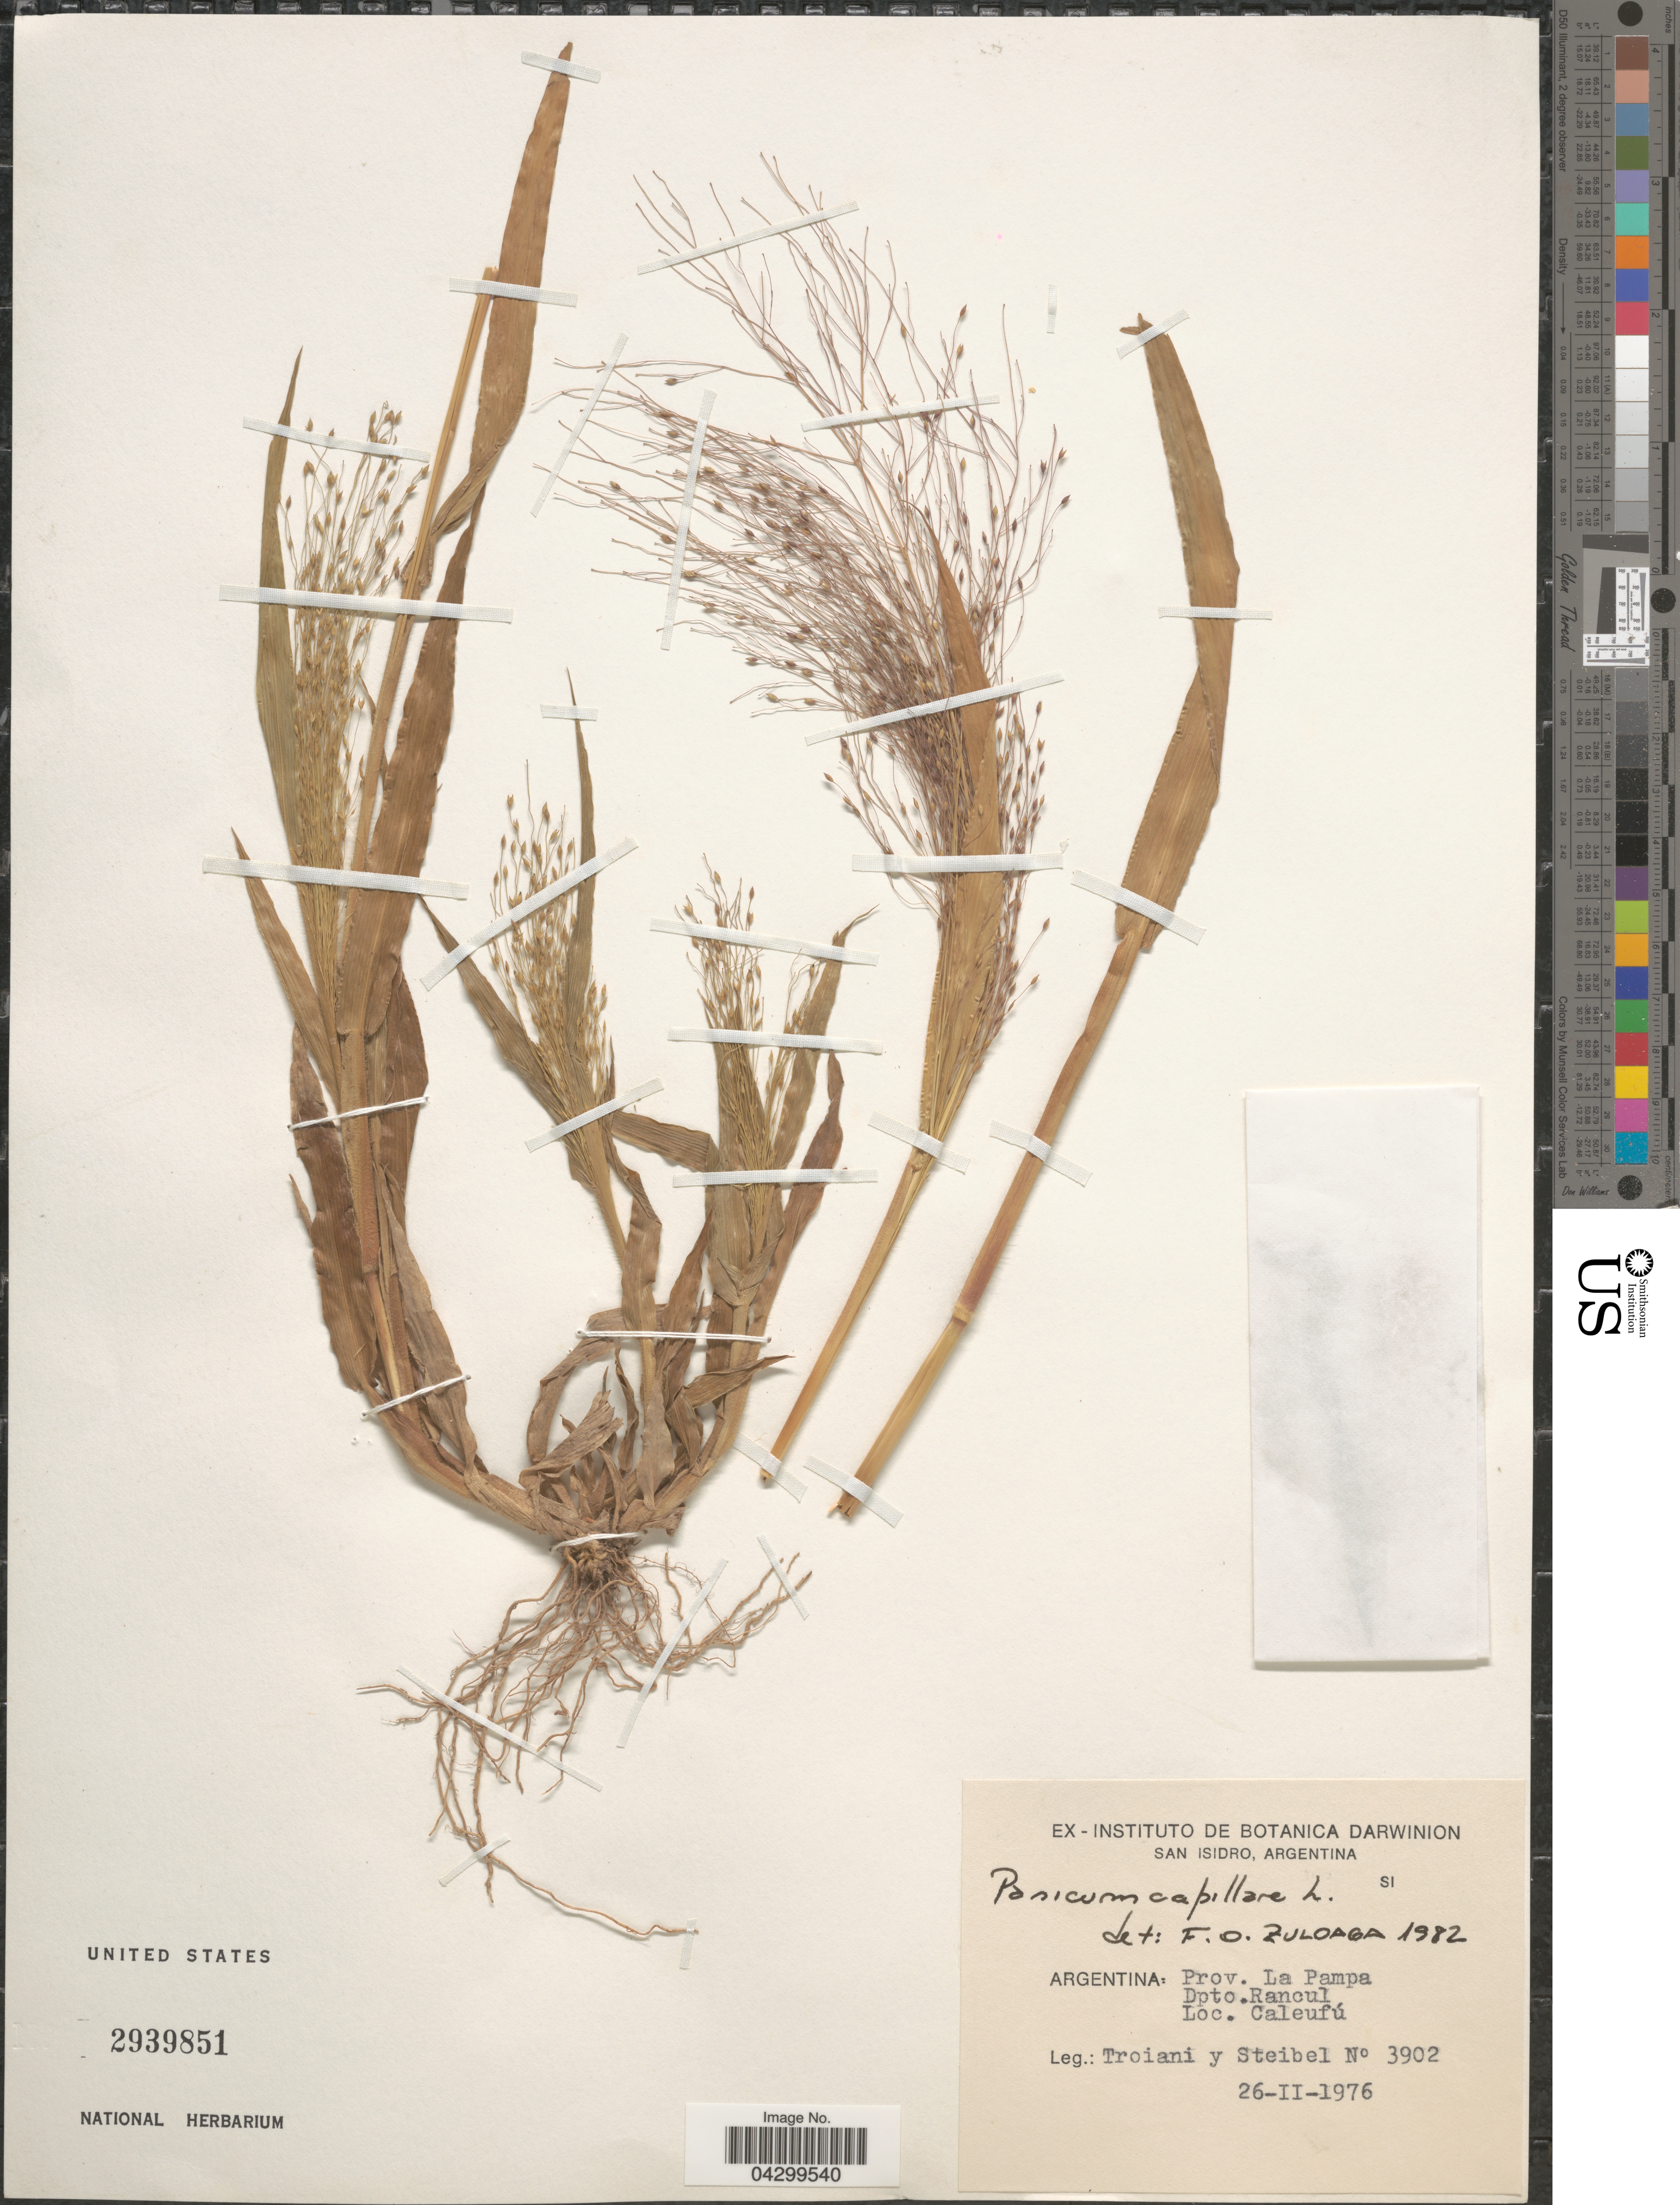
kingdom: Plantae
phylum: Tracheophyta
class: Liliopsida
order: Poales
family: Poaceae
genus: Panicum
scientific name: Panicum capillare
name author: L.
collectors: Troiani & Steibel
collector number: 3902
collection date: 1976-02-26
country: Argentina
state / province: La Pampa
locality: Dpto. Rancul. Caleufú.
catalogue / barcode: US 2939851